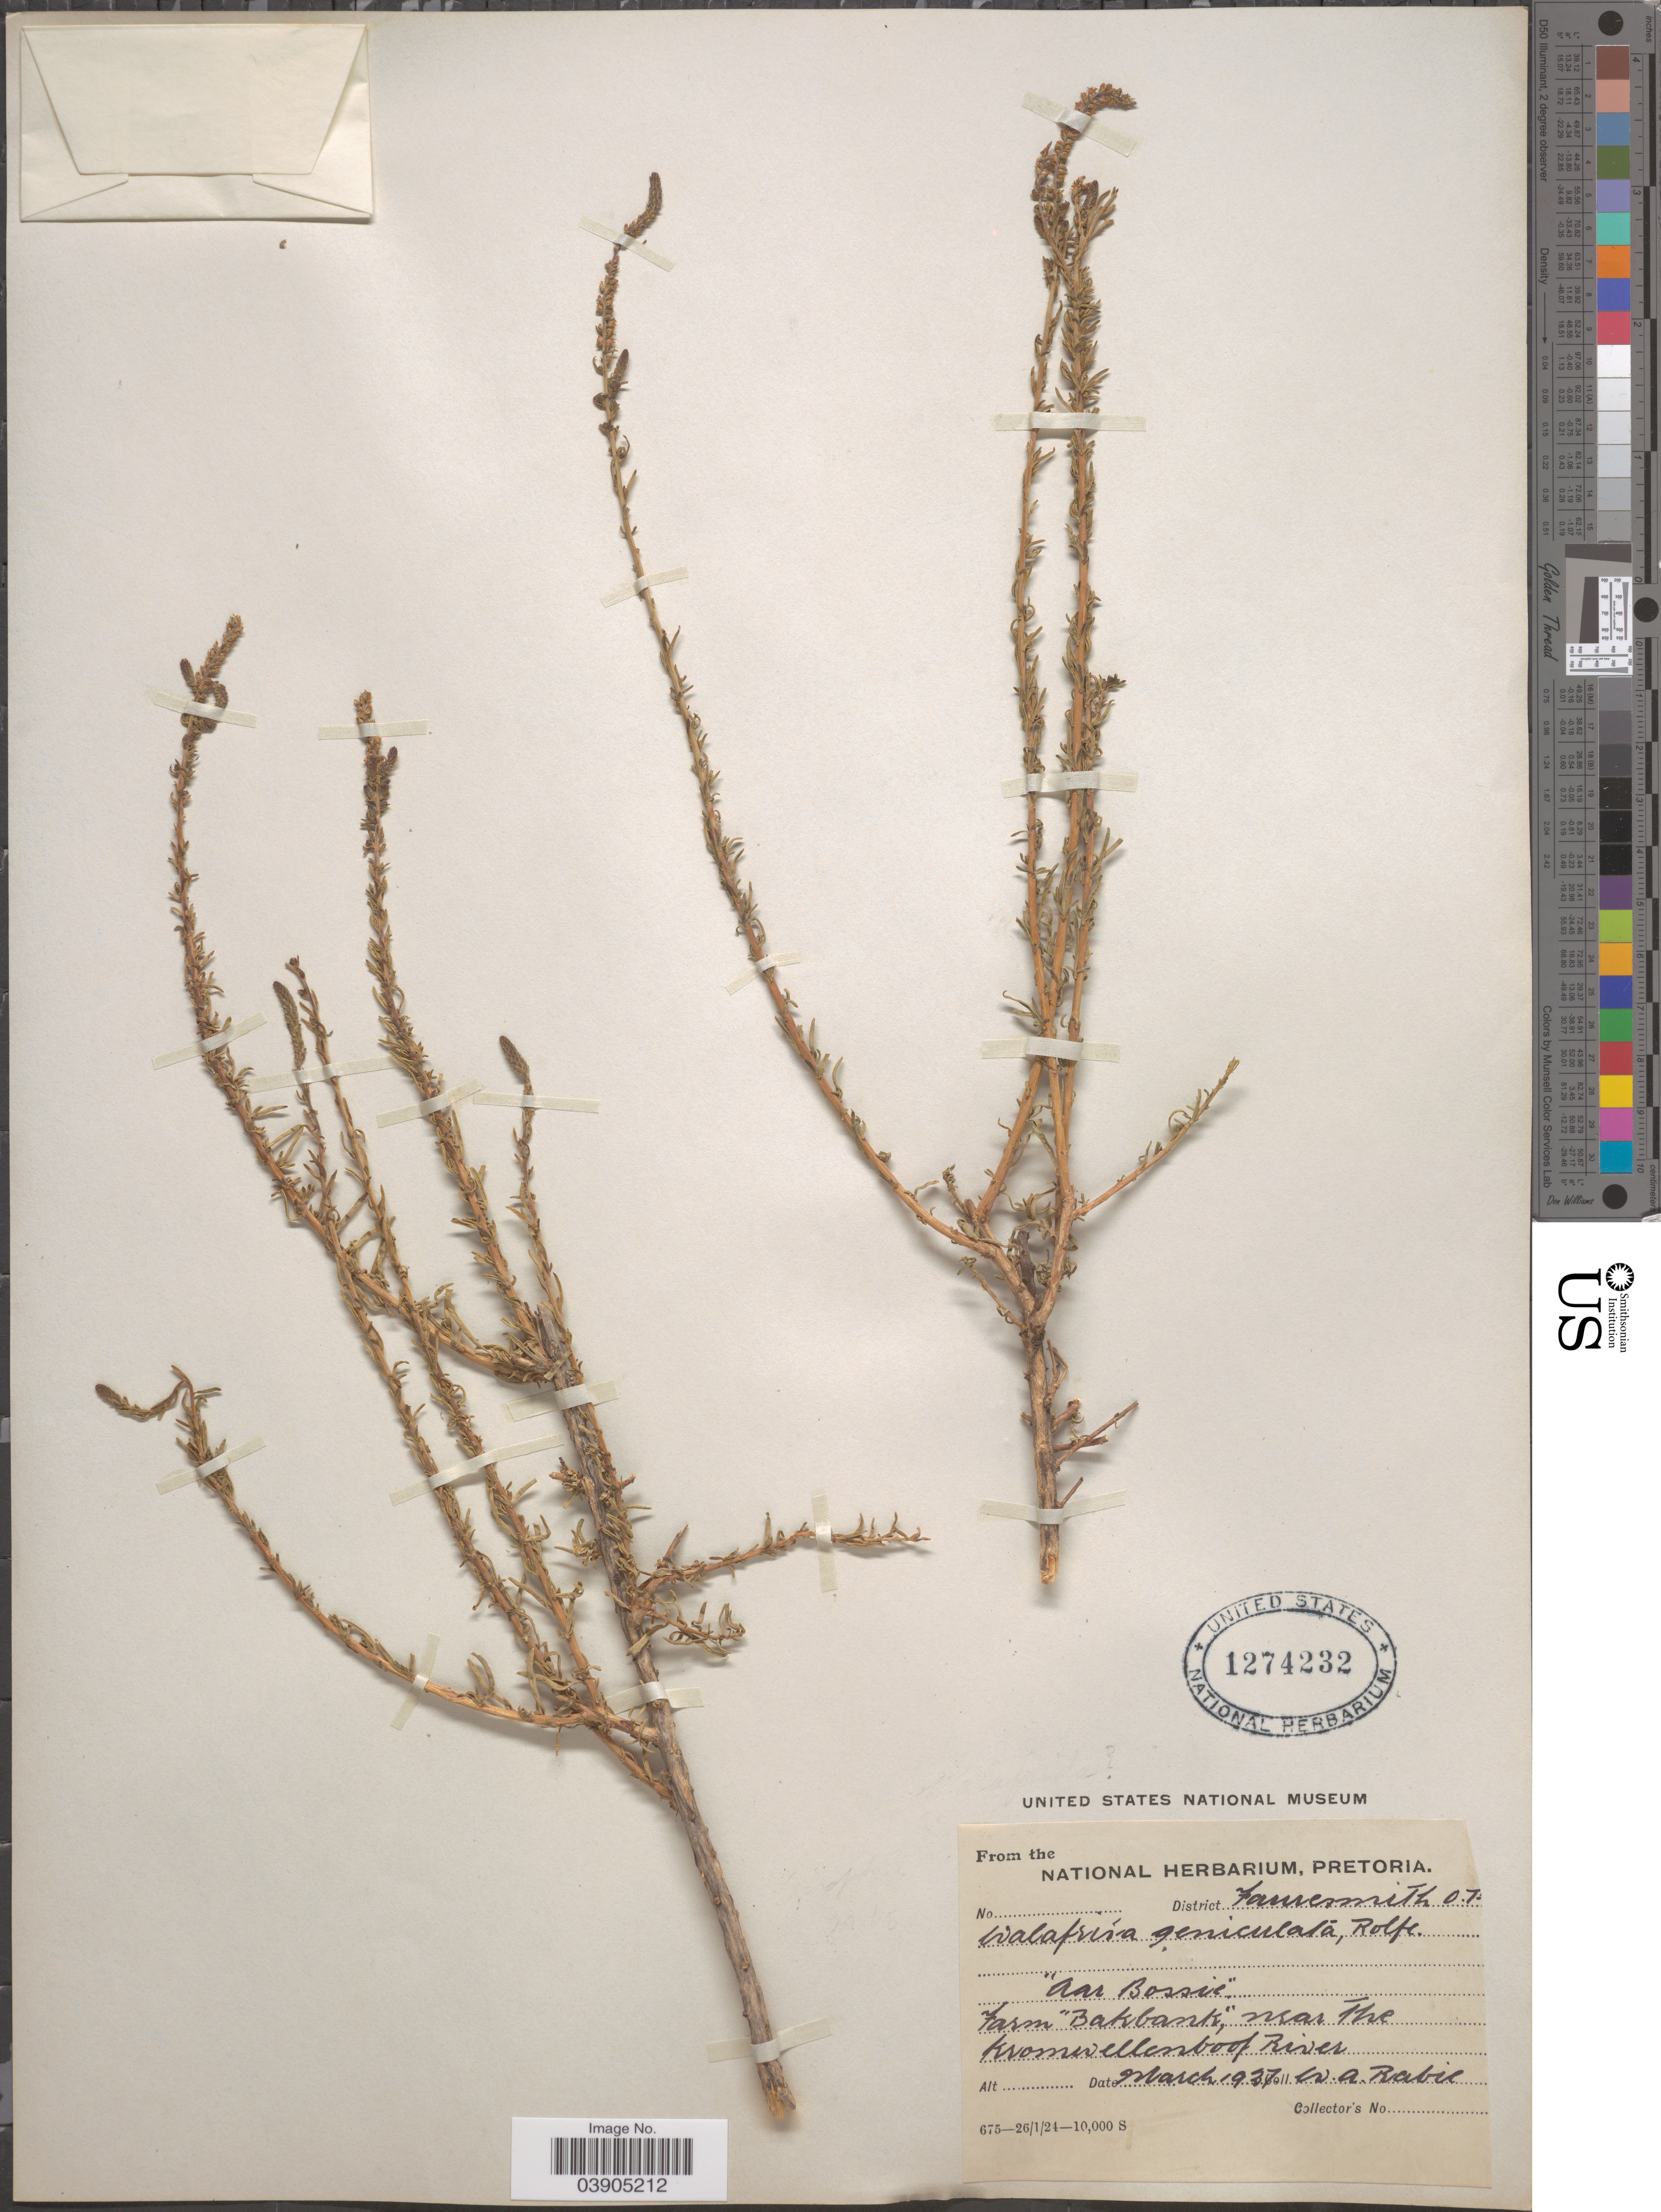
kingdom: Plantae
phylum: Tracheophyta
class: Magnoliopsida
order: Lamiales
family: Scrophulariaceae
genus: Selago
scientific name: Selago geniculata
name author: L. f.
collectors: W. Rabil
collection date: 1937-03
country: South Africa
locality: District Fauresmith O.F. Farm 'Bakbank', near The Kromwellenboof [interpreted] River.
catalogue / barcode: US 1274232